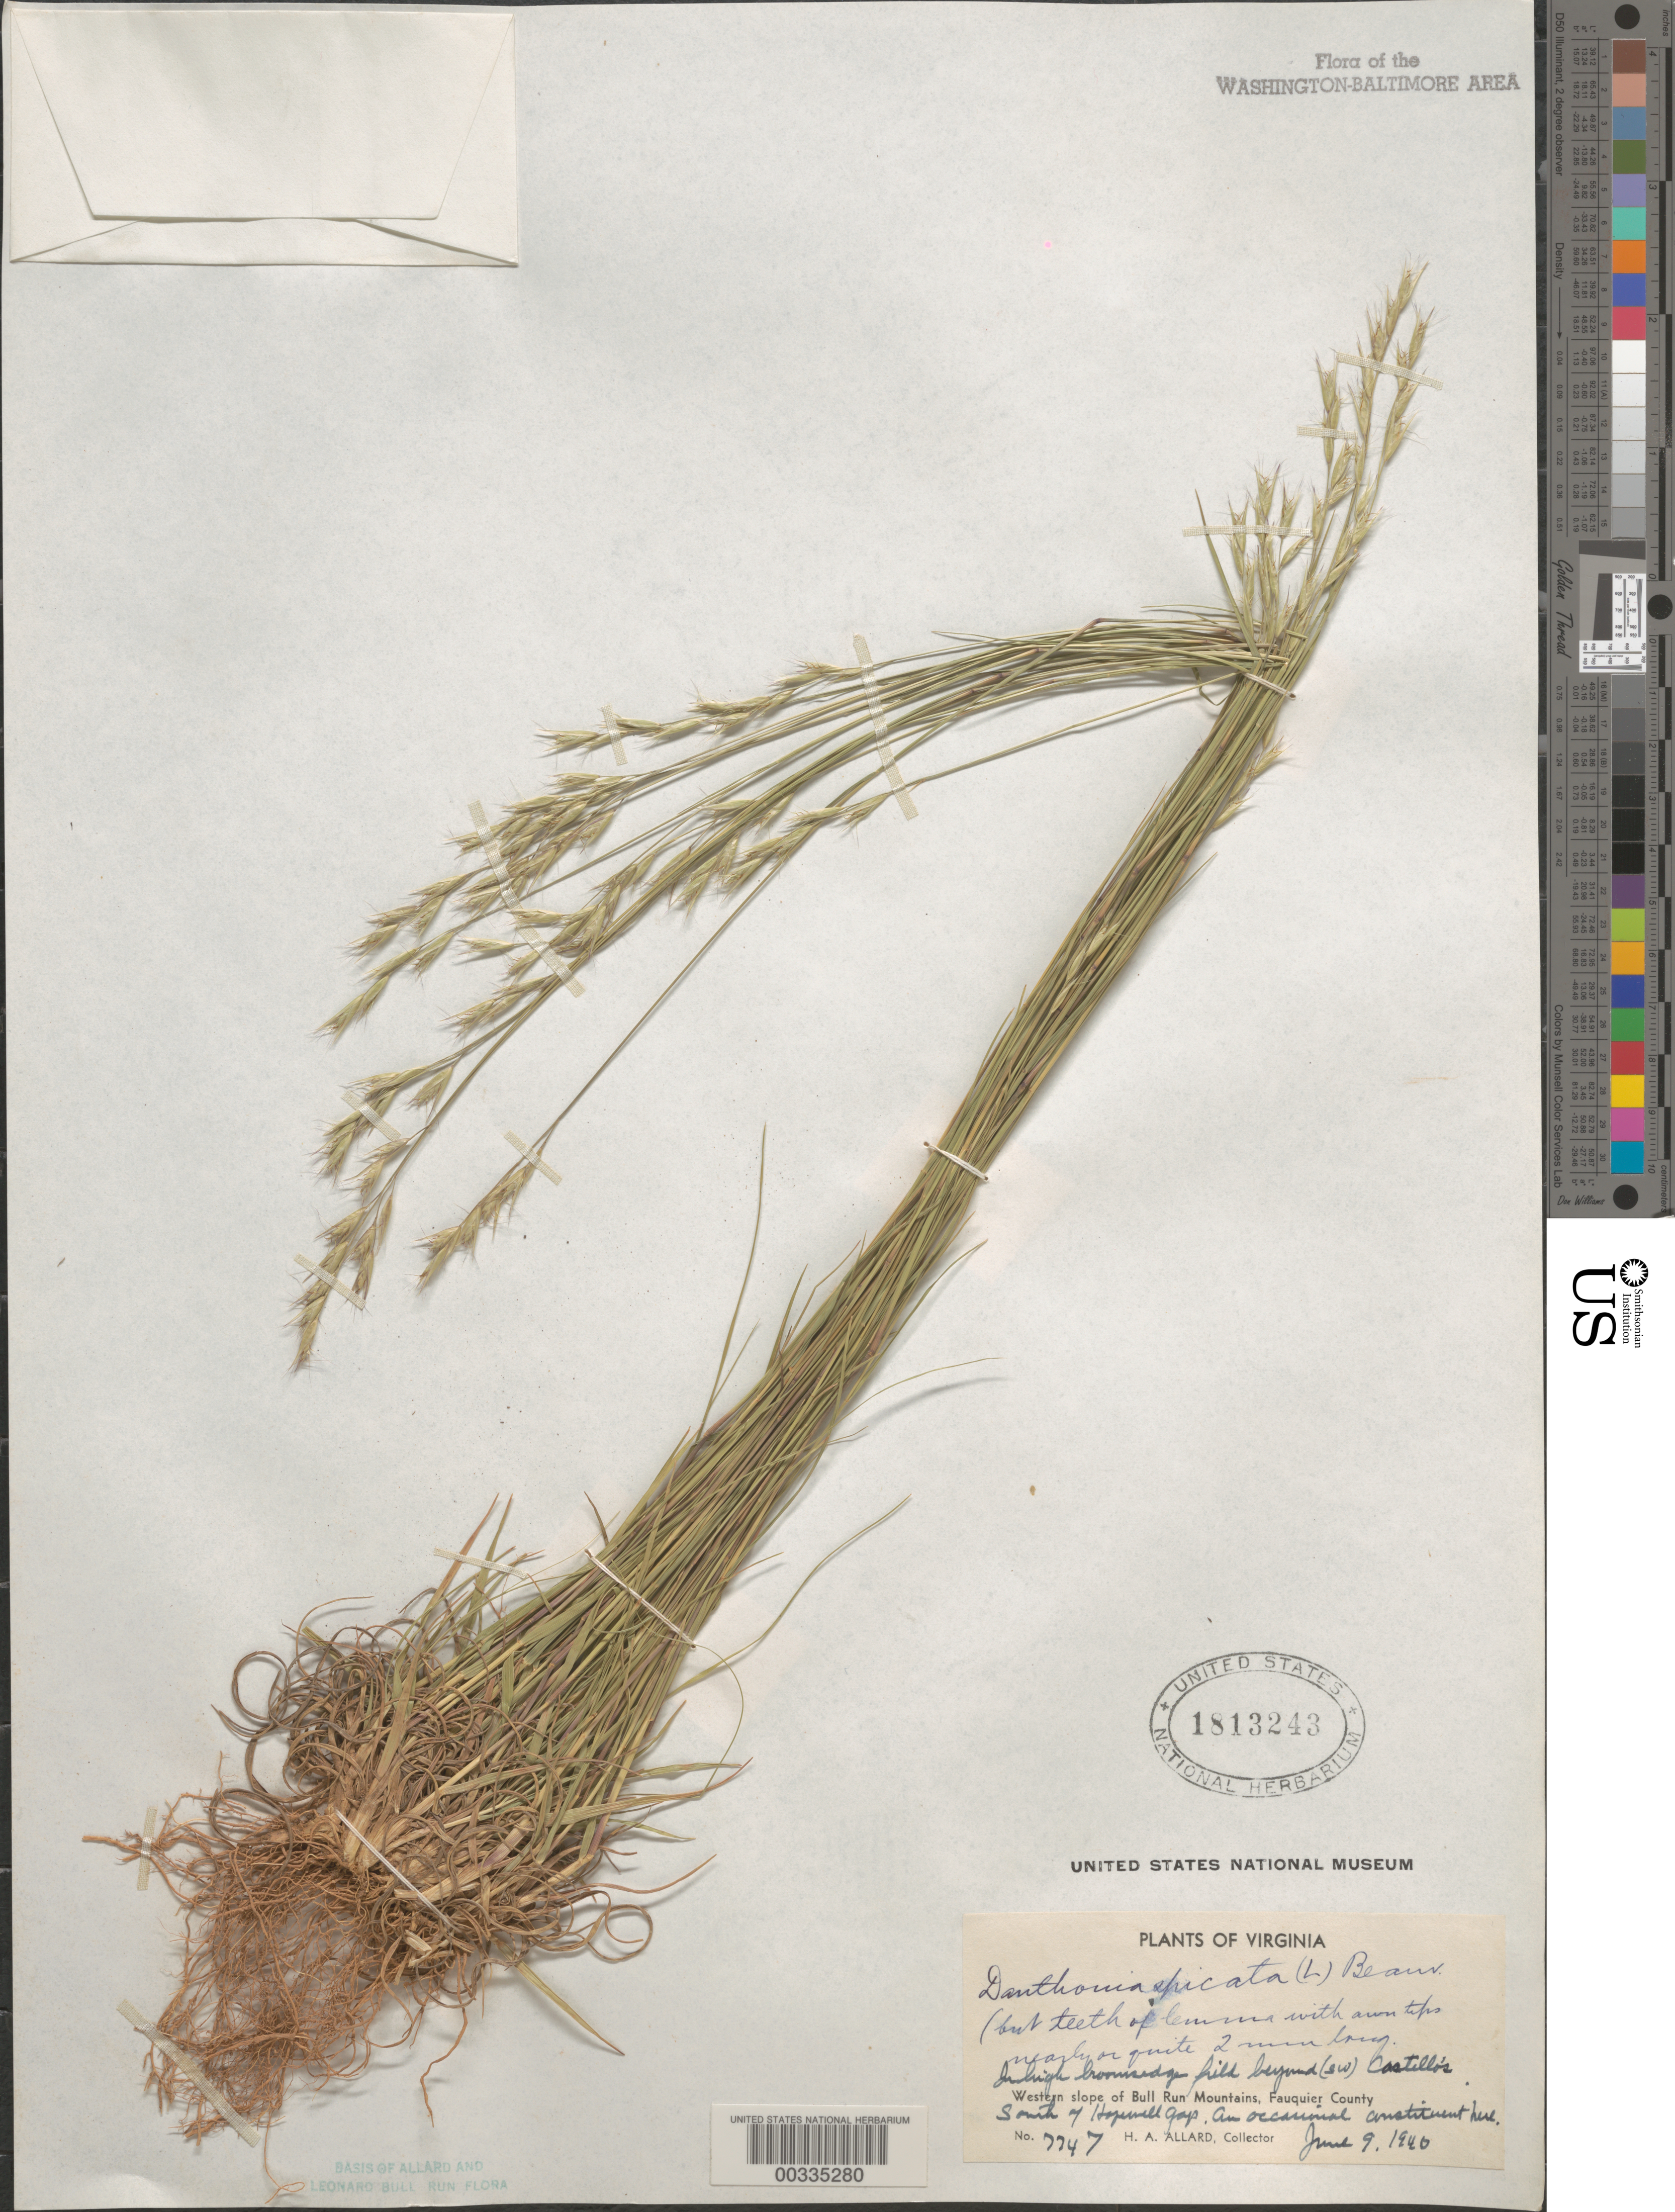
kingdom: Plantae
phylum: Tracheophyta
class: Liliopsida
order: Poales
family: Poaceae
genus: Danthonia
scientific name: Danthonia spicata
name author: (L.) P. Beauv. ex Roem. & Schult.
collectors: H. A. Allard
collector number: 7747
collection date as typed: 09 Jun 1940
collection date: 1940-06-09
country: United States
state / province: Virginia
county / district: Fauquier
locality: South of Hopewell Gap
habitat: Field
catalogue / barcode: US 1813243